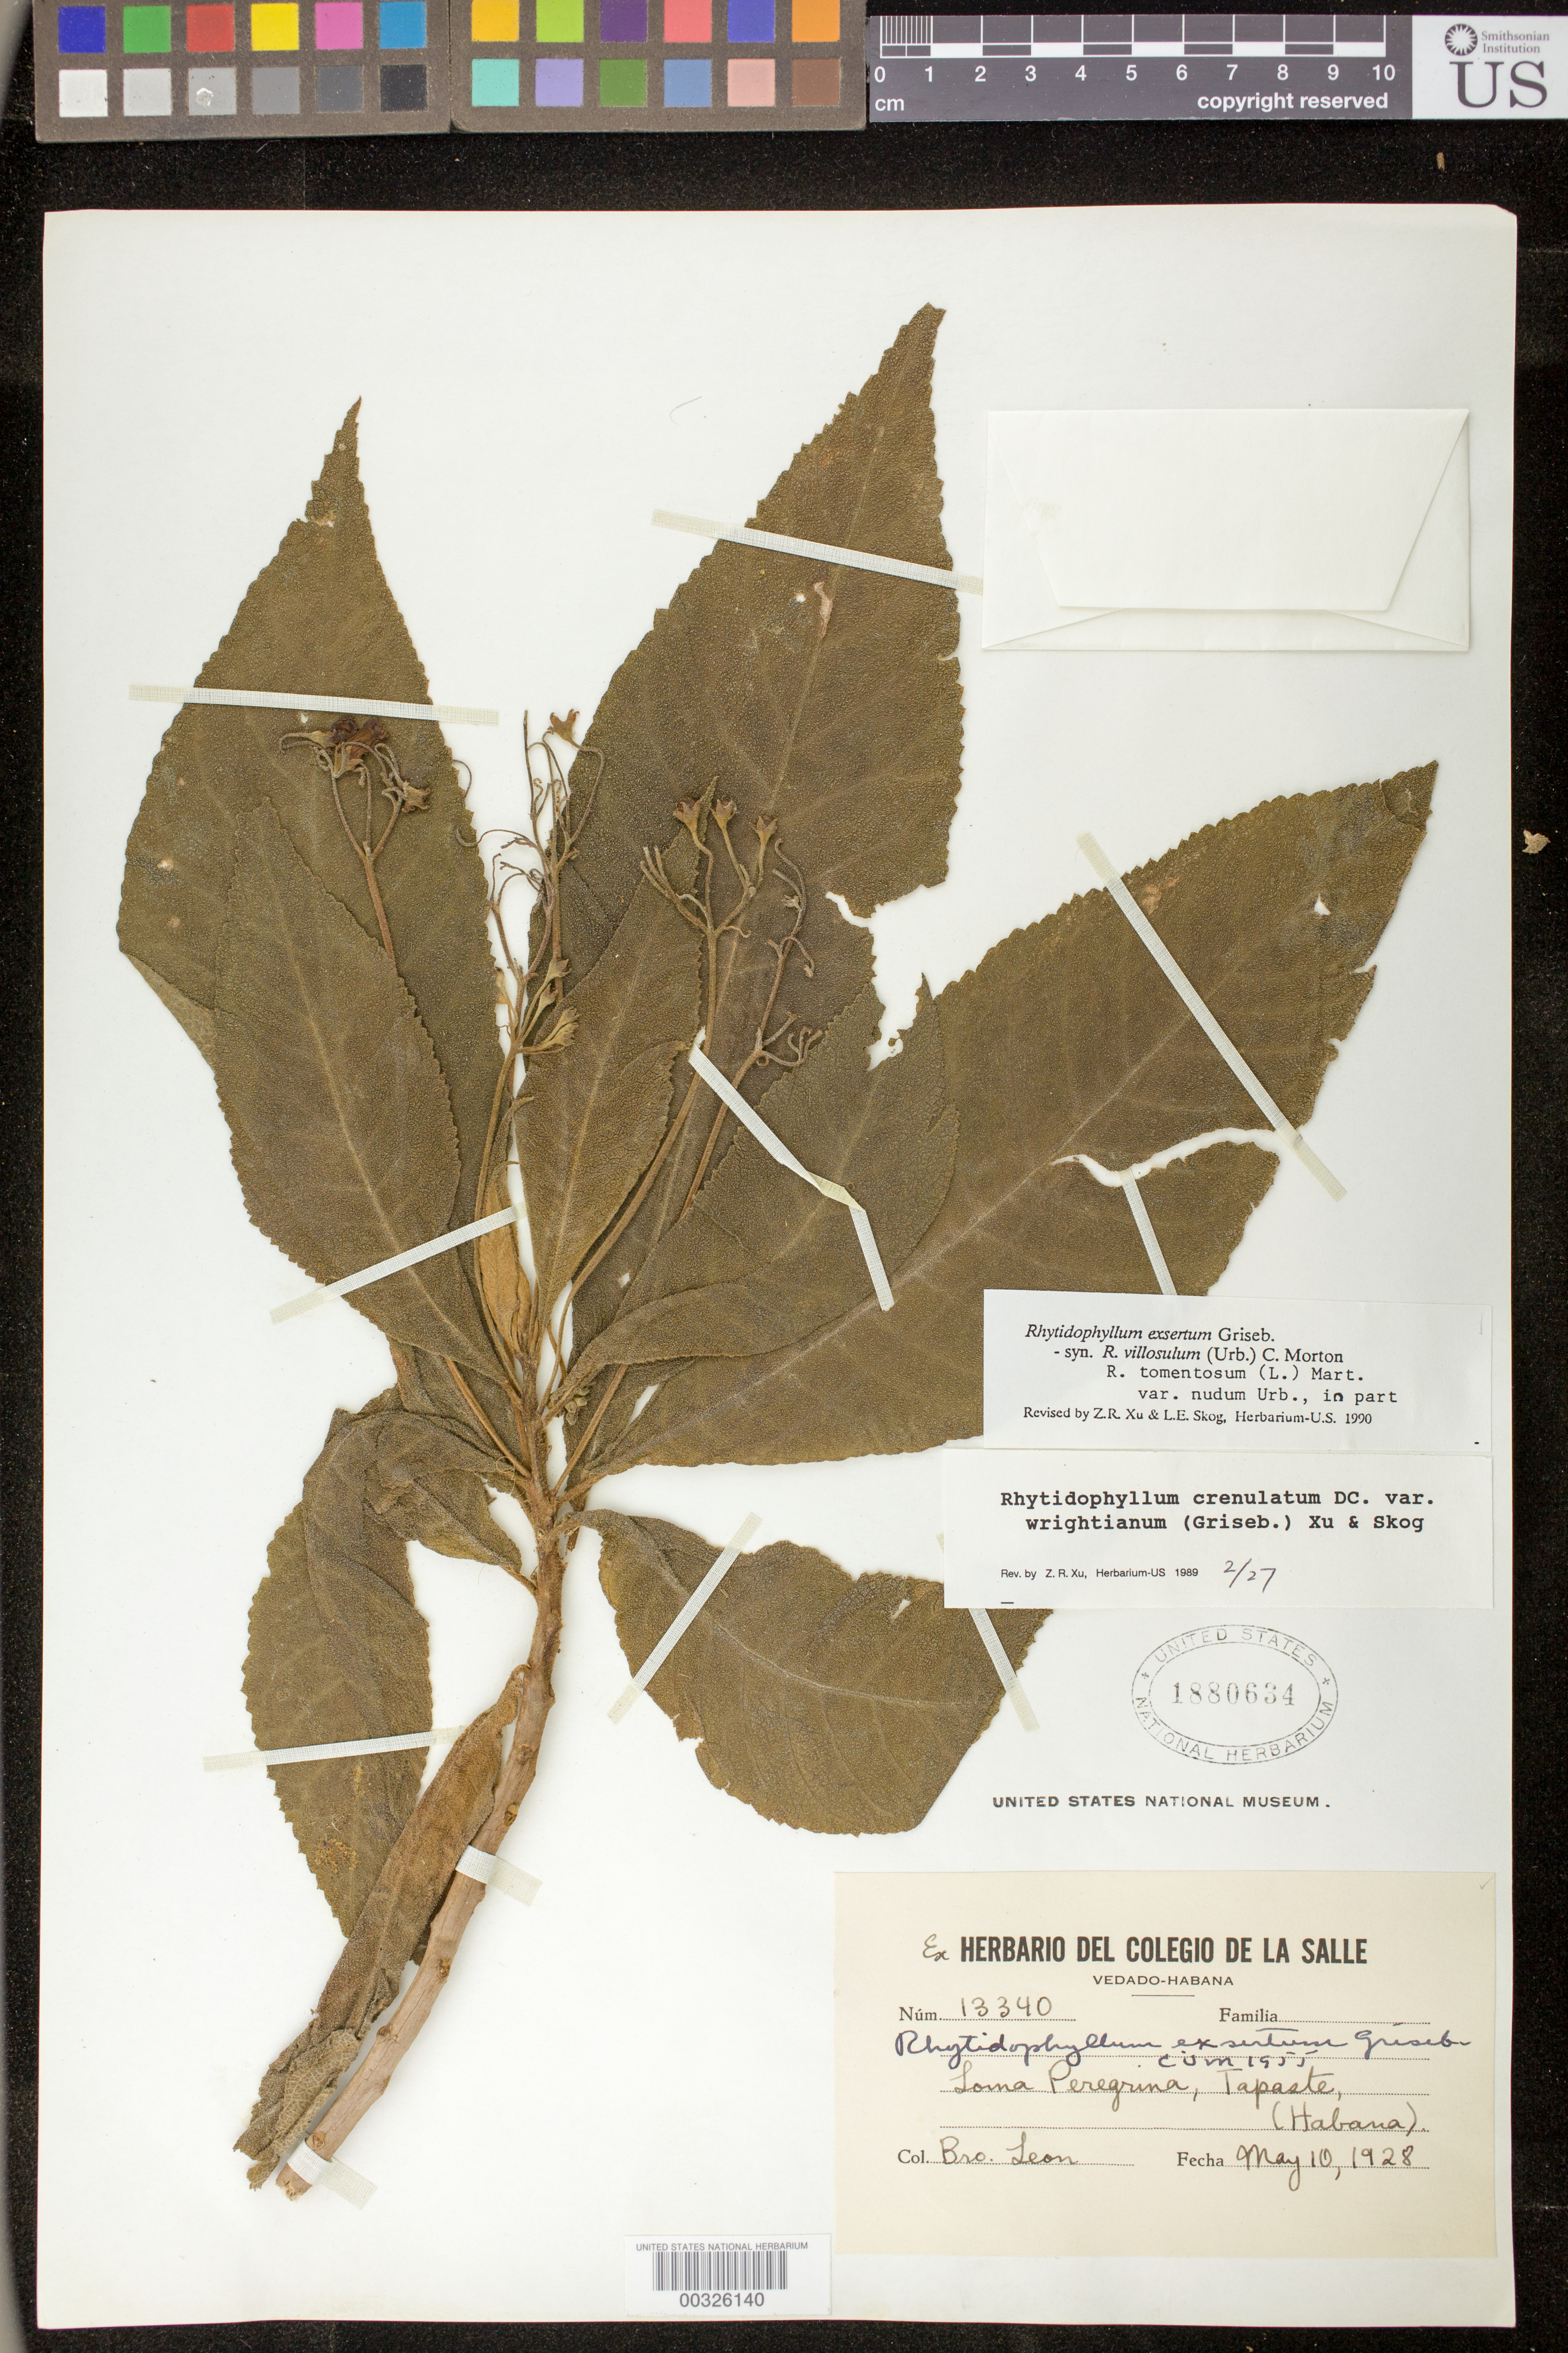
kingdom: Plantae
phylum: Tracheophyta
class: Magnoliopsida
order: Lamiales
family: Gesneriaceae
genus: Rhytidophyllum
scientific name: Rhytidophyllum exsertum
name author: Griseb.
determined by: Skog, Laurence E.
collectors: F. Leon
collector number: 13340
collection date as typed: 10 May 1928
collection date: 1928-05-10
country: Cuba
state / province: La Habana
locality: Loma Peregrina, Tapaste, (Habana)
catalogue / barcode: US 1880634